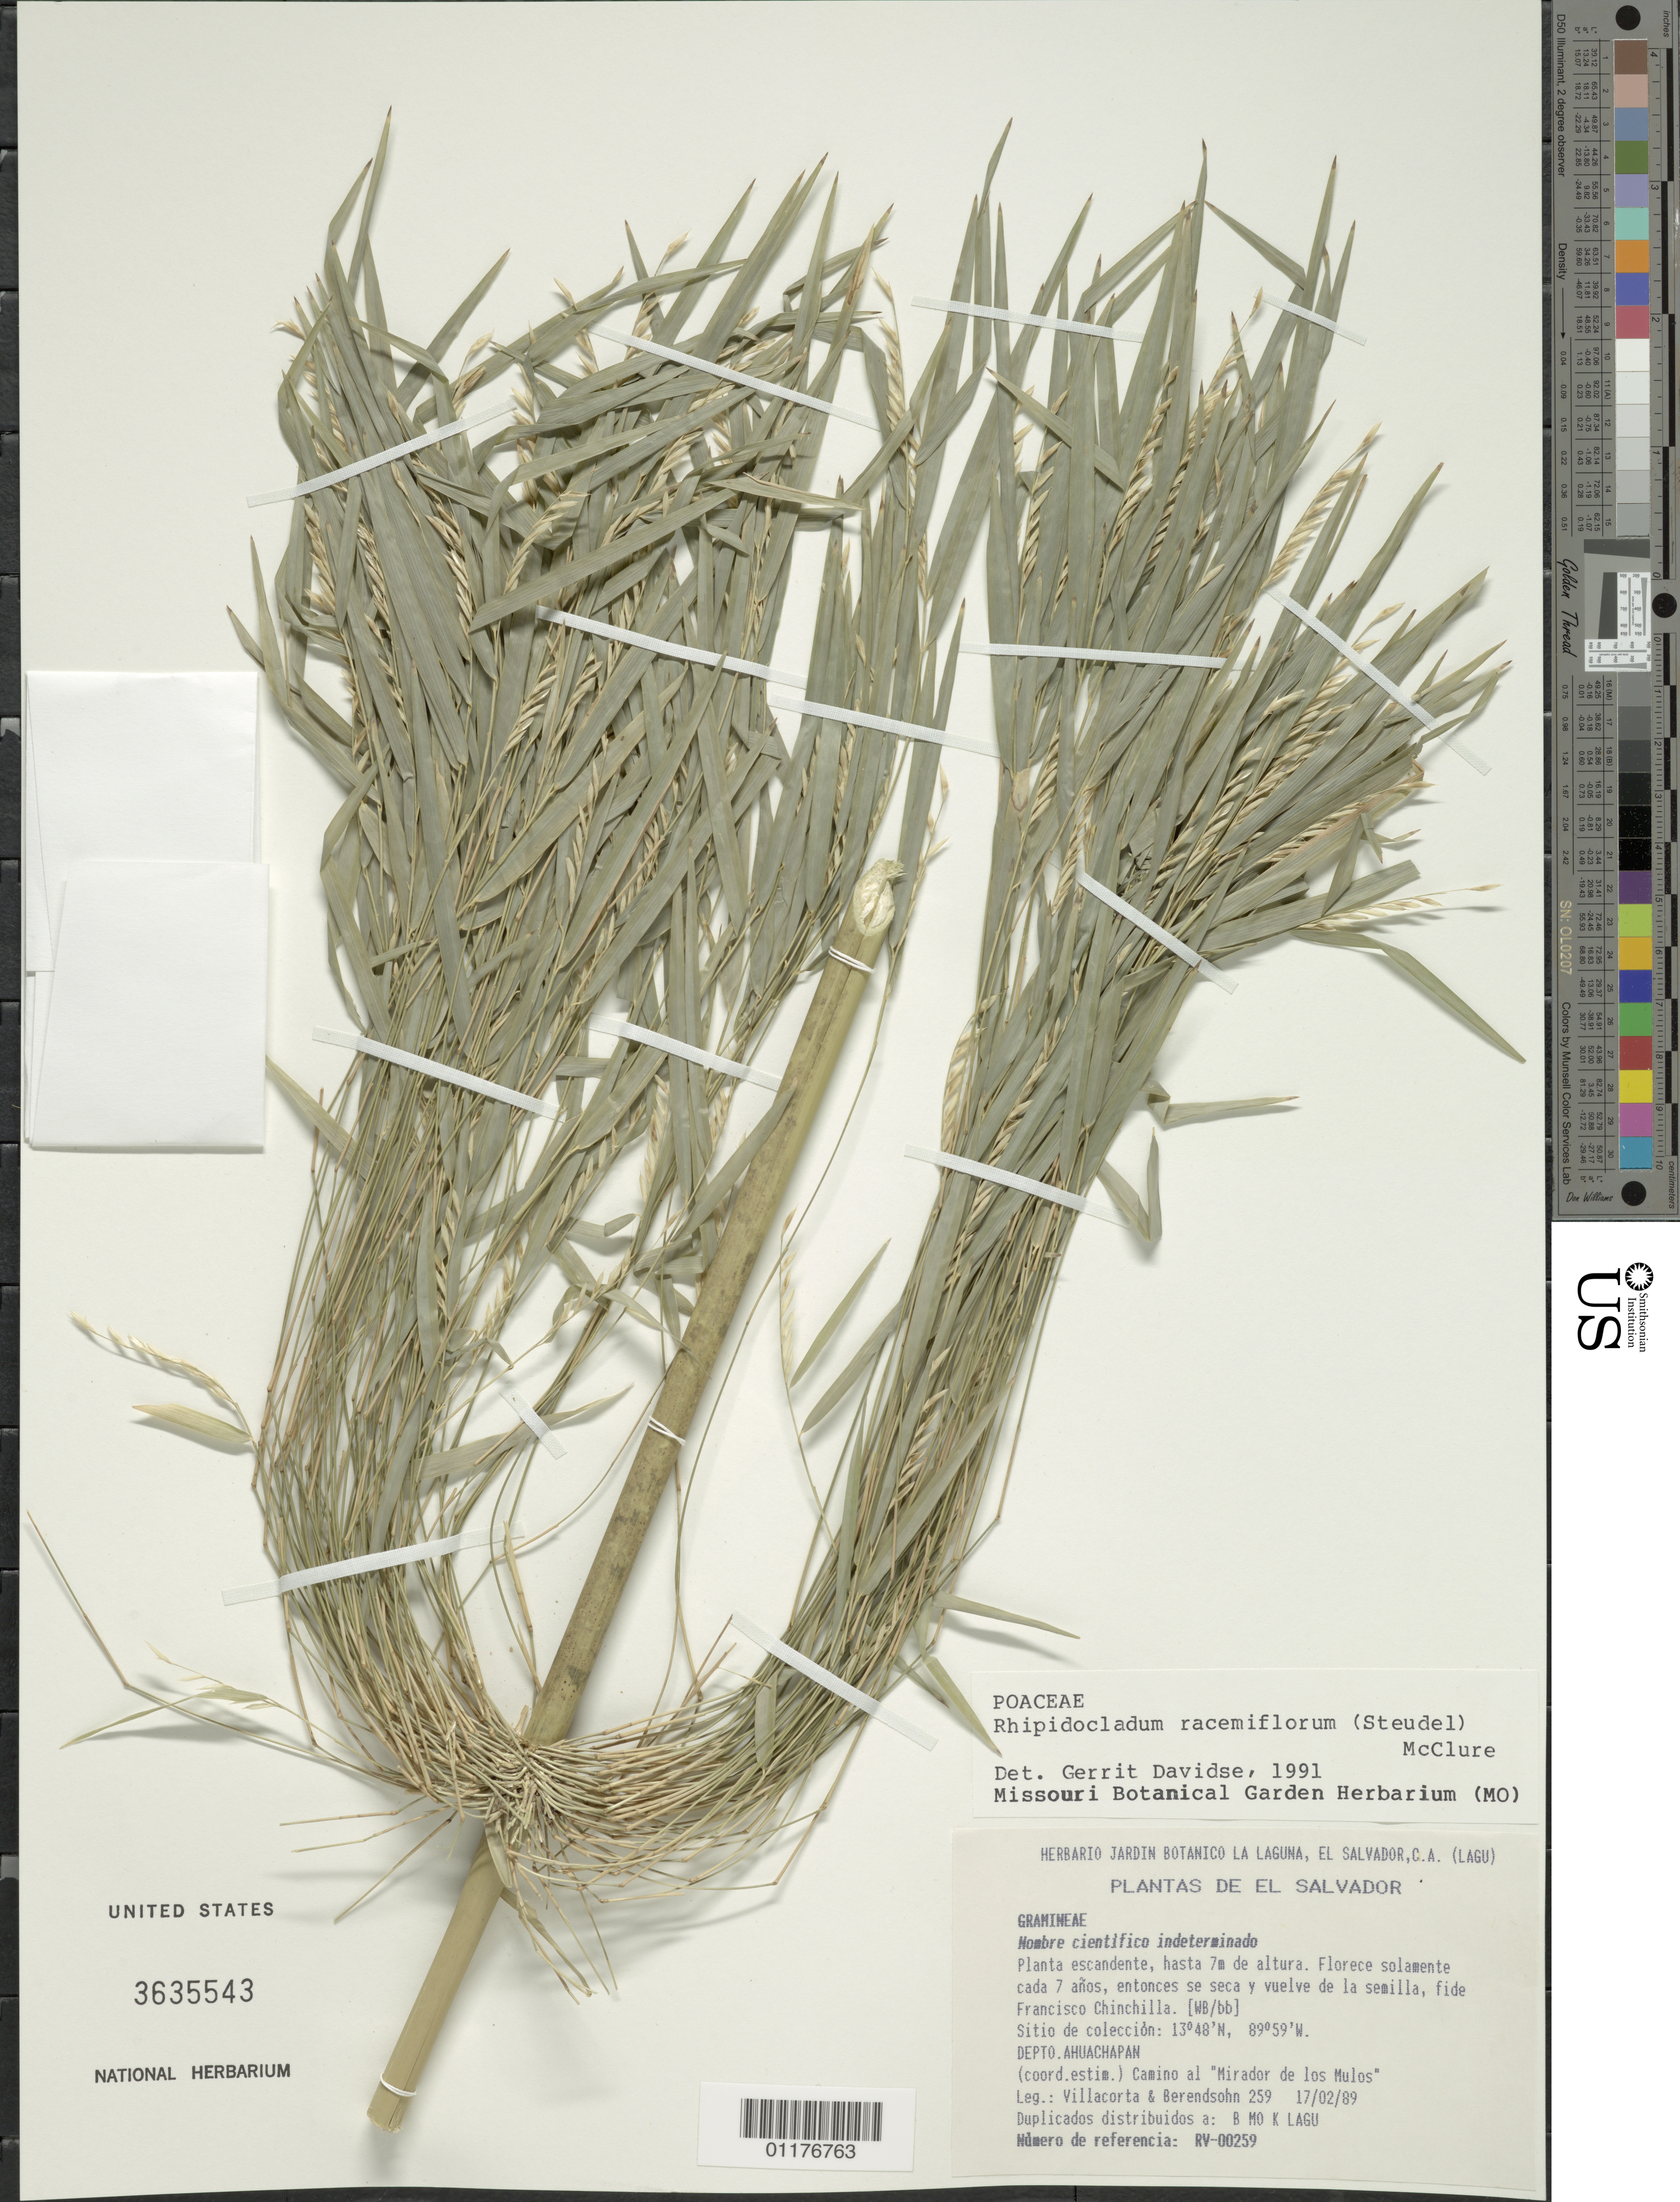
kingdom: Plantae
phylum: Tracheophyta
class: Liliopsida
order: Poales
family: Poaceae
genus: Rhipidocladum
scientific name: Rhipidocladum racemiflorum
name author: (Steud.) McClure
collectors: R. Villacorta & W. Berendsohn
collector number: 259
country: El Salvador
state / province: Ahuachapán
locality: Francisco Chinchilla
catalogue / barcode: US 3635543